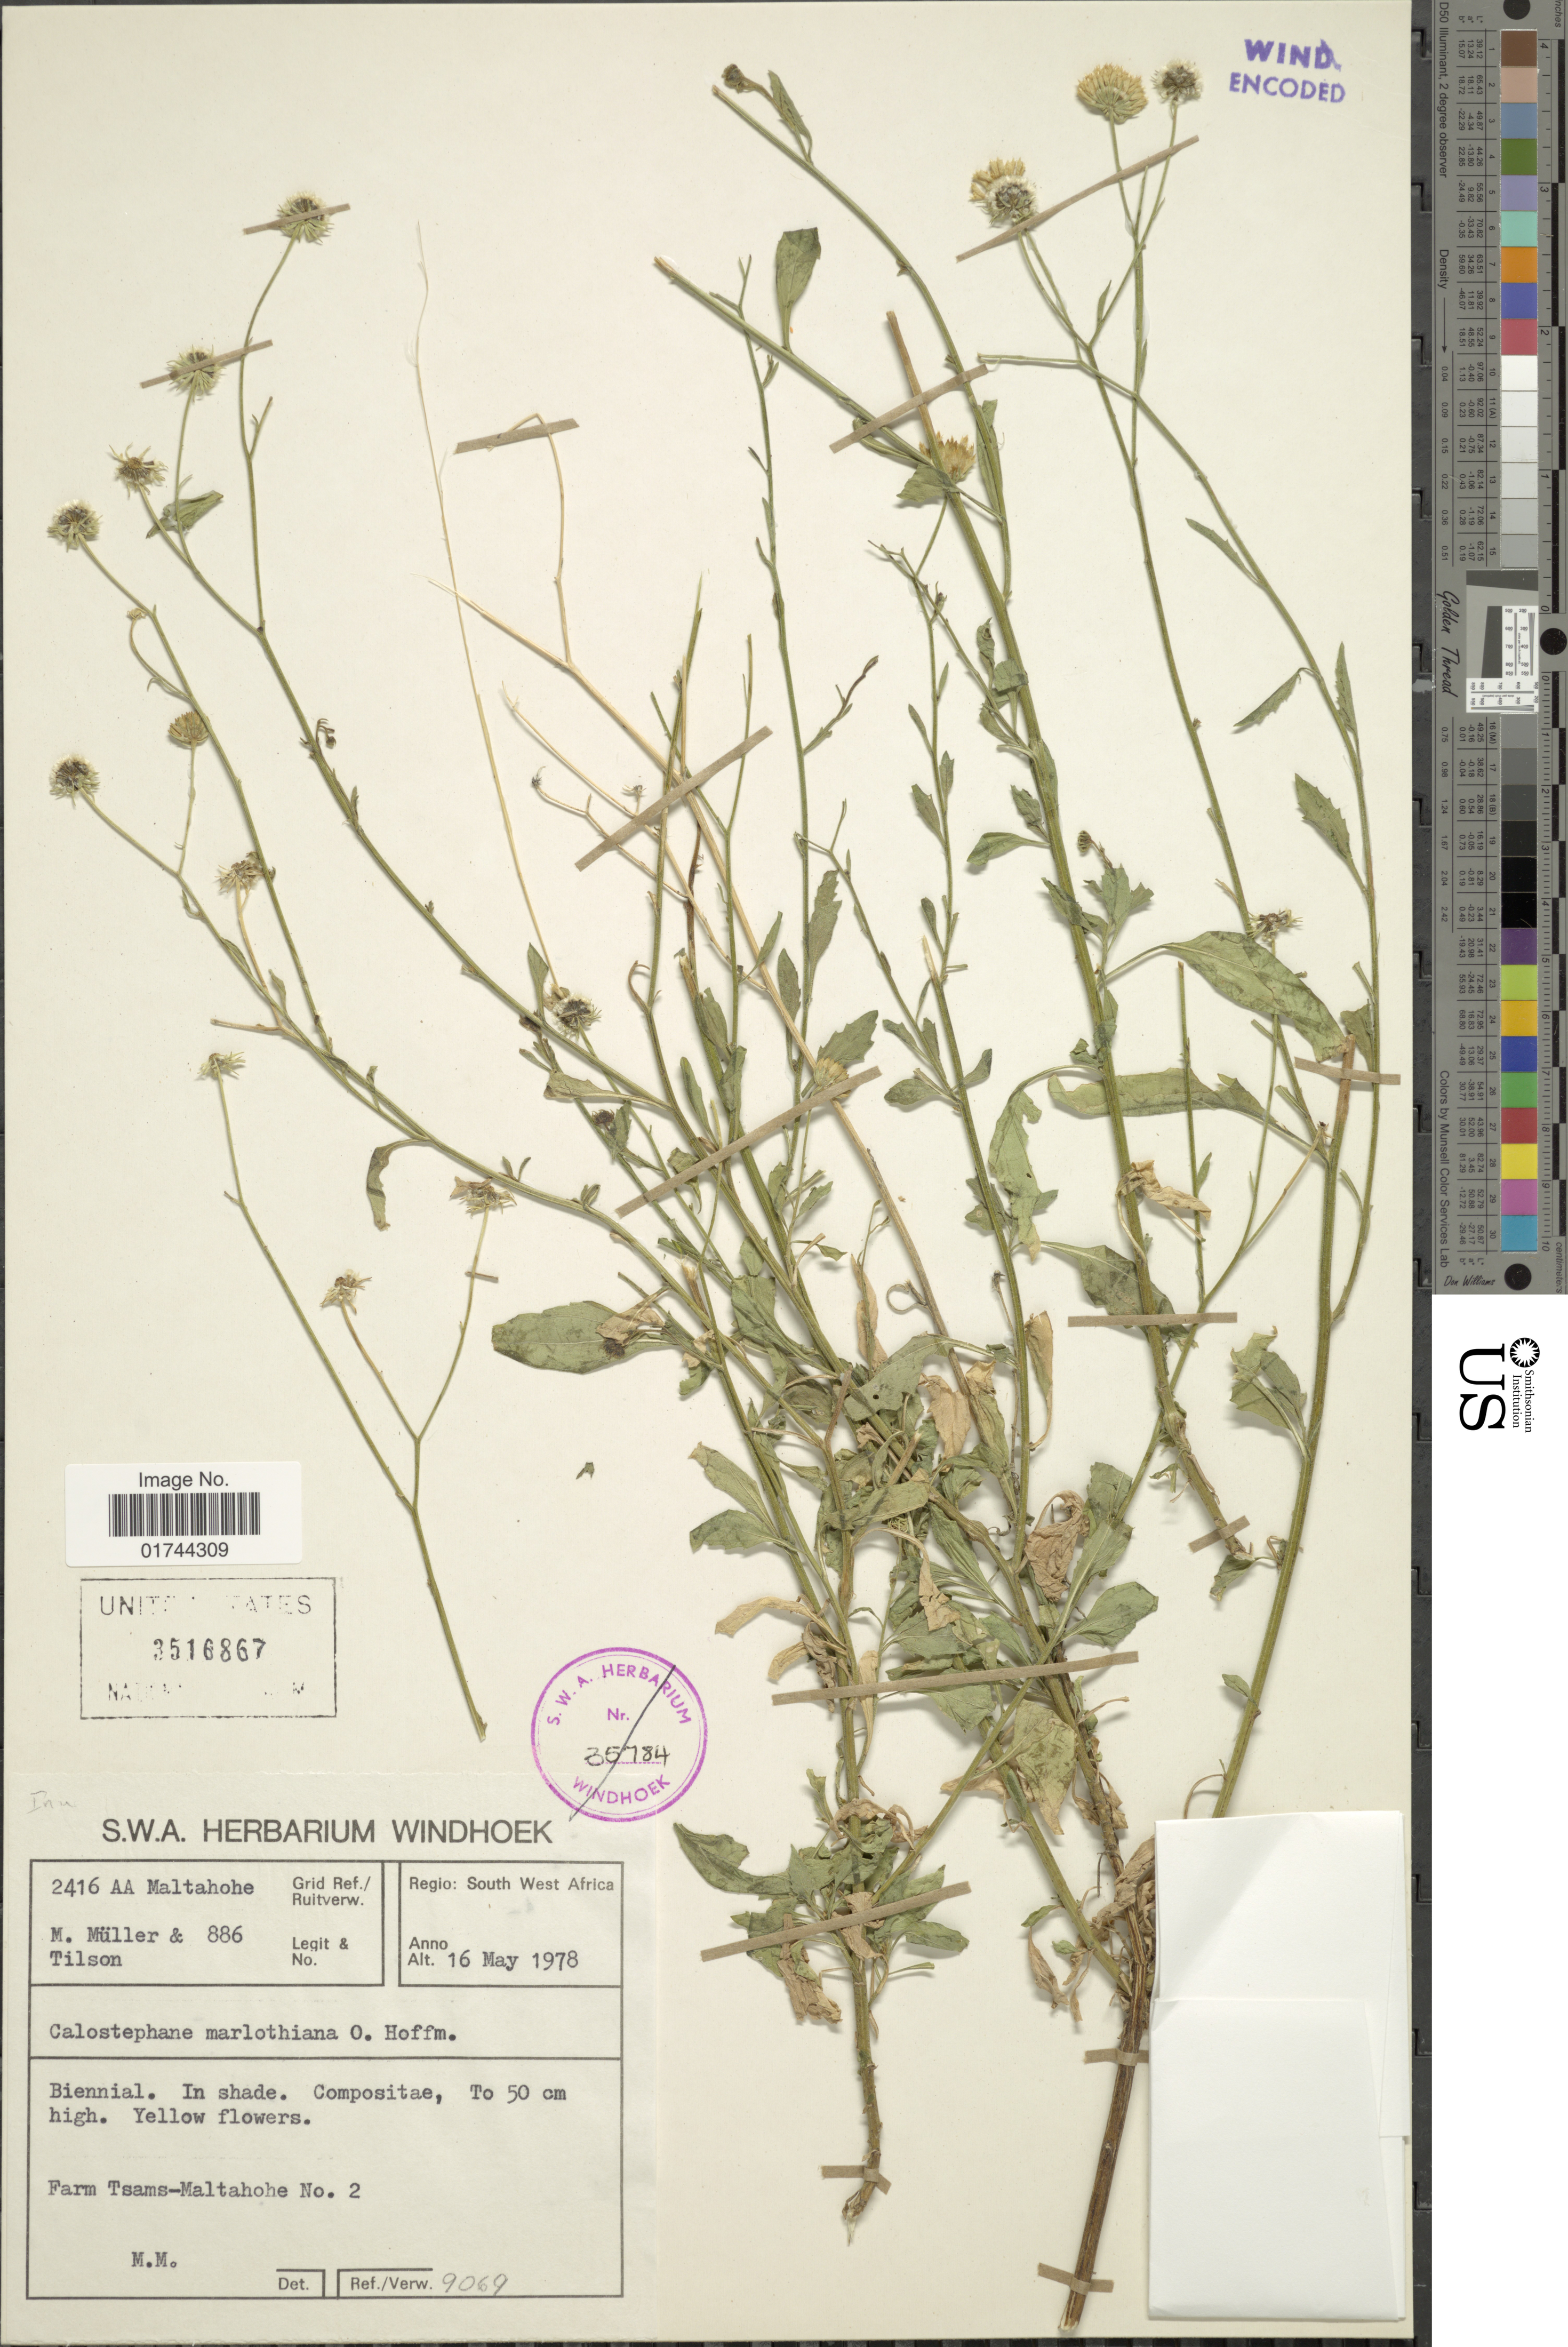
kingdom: Plantae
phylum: Tracheophyta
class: Magnoliopsida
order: Asterales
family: Asteraceae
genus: Calostephane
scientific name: Calostephane marlothiana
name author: O. Hoffm.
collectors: M. Muller & Tilson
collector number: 886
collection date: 1978-05-16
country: Namibia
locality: Biennial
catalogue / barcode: US 3516867